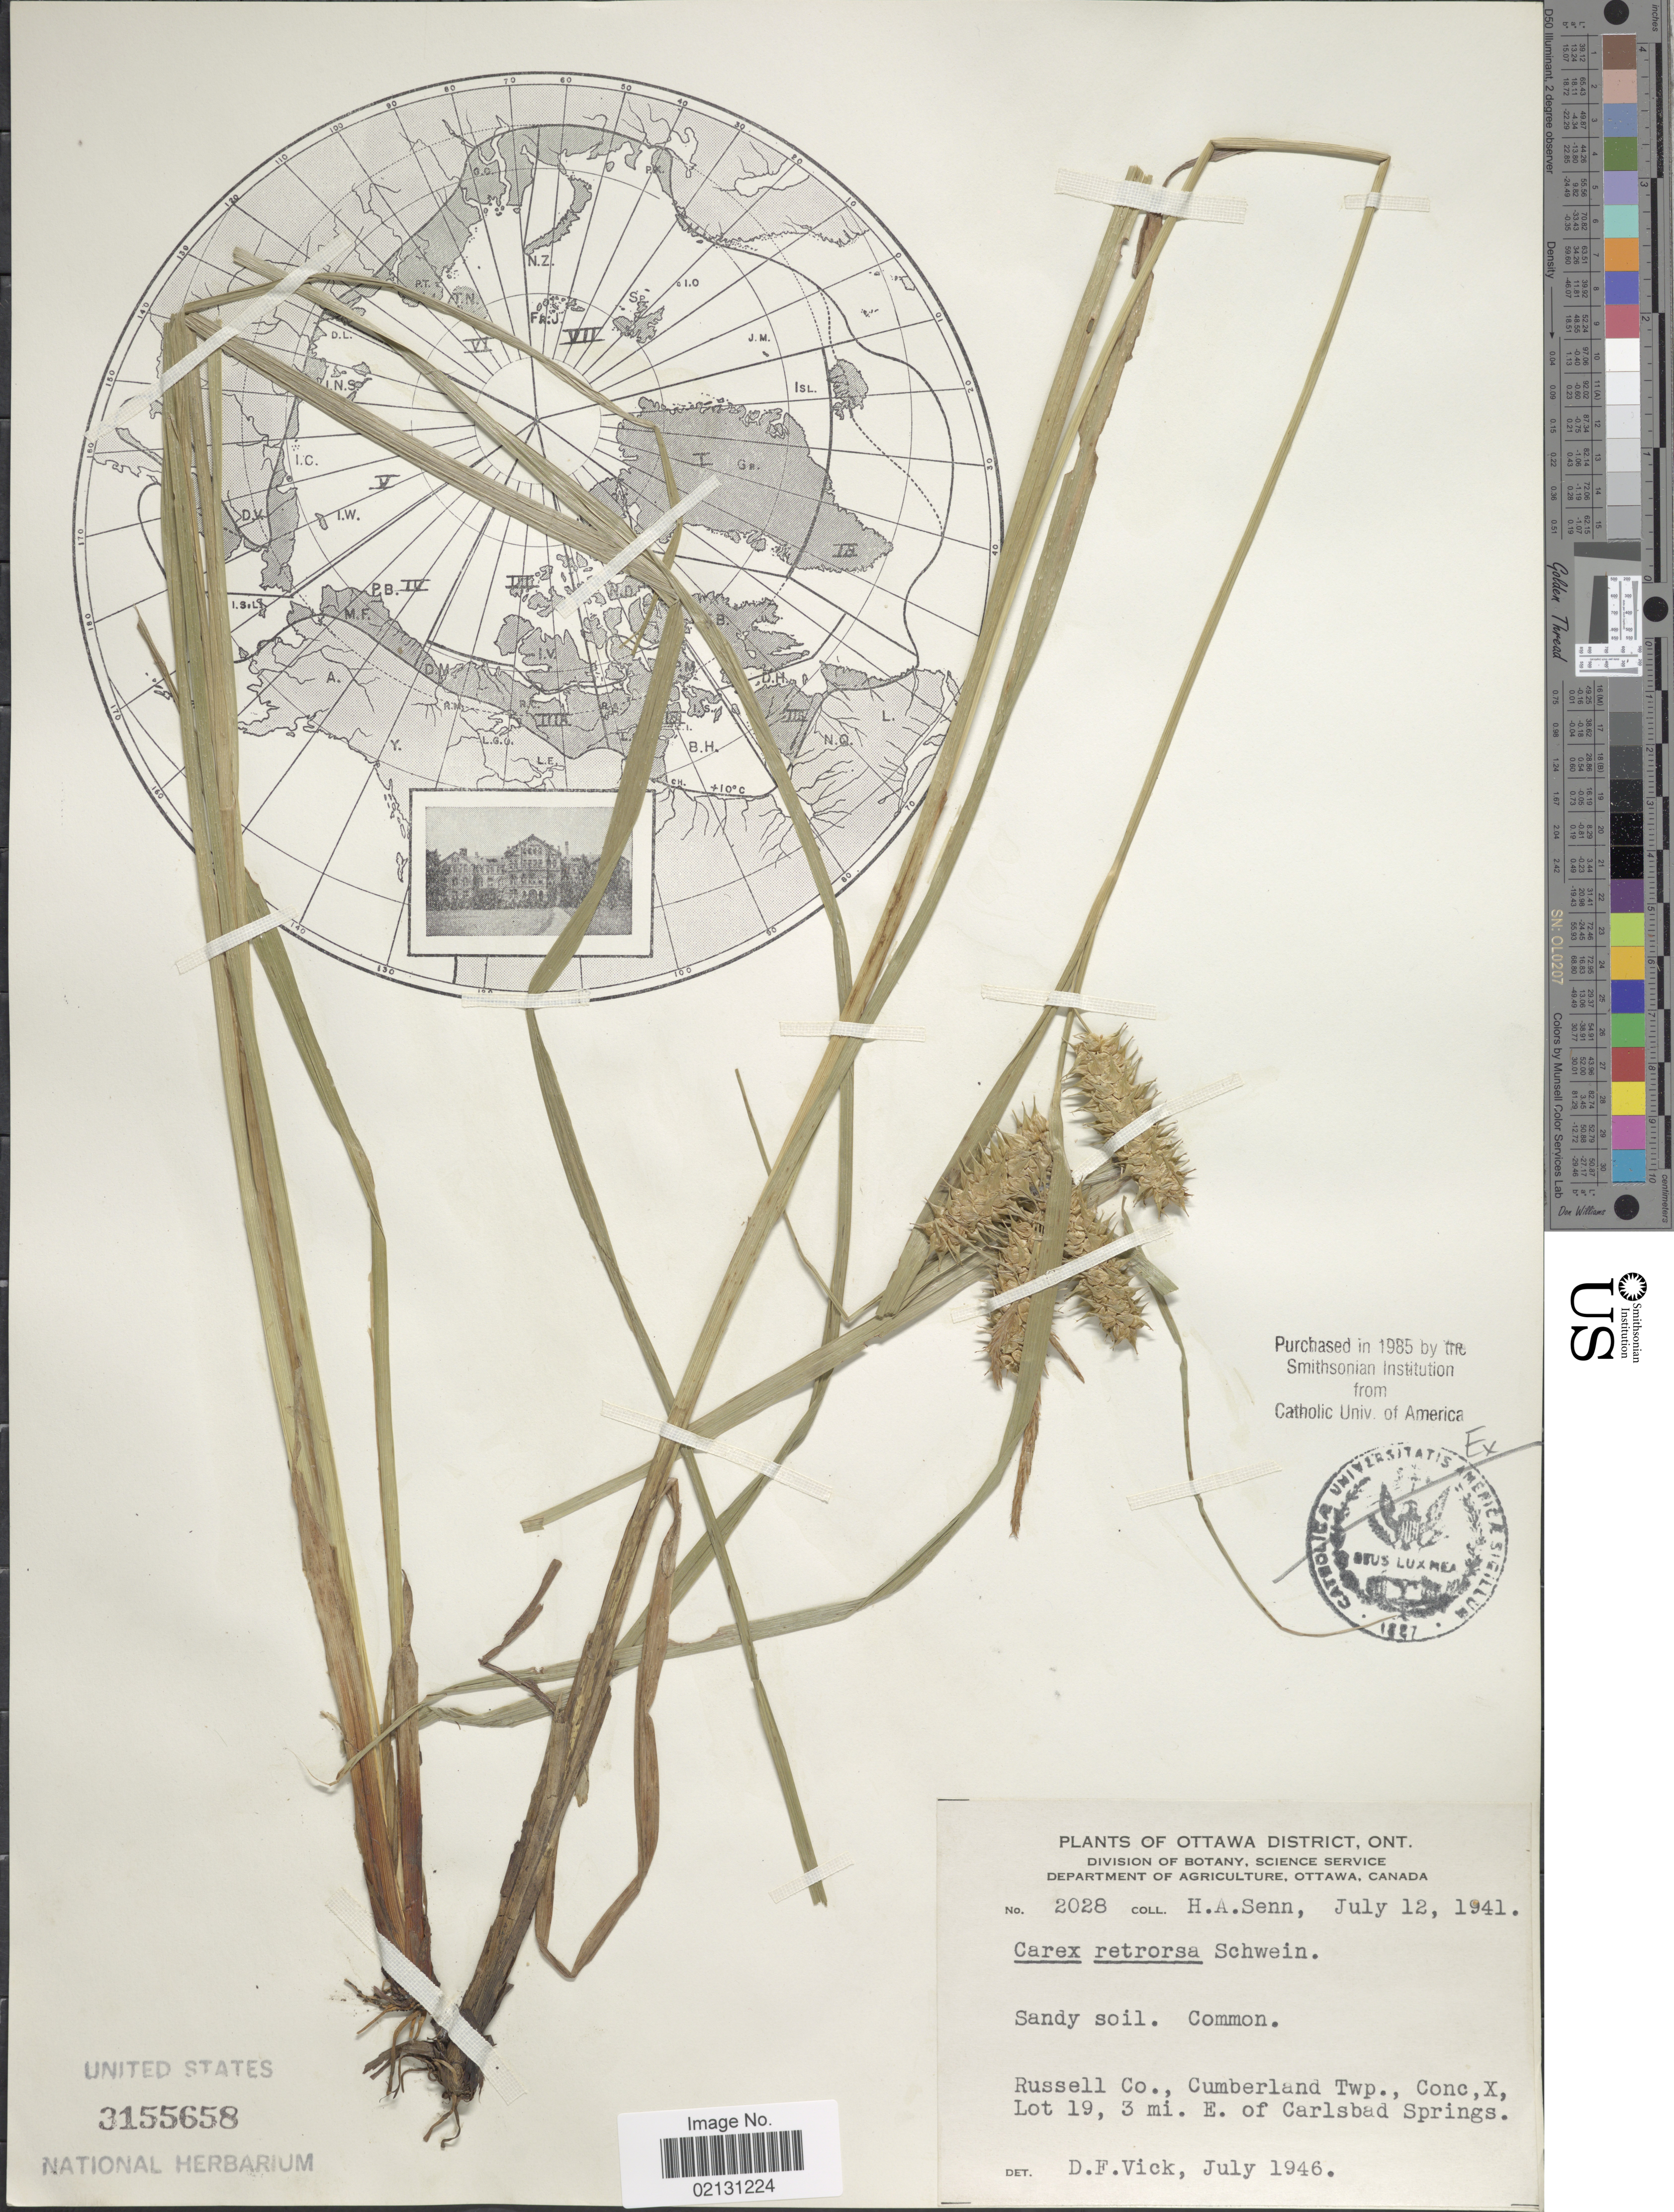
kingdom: Plantae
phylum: Tracheophyta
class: Liliopsida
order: Poales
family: Cyperaceae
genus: Carex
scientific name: Carex retrorsa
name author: Schwein.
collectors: H. Senn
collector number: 2028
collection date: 1941-07-12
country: Canada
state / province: Ontario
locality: Ottawa District, Sandy soil, Common, Russell Co., Cumberland Twp., Conc, X, Lot 19, 3 mi E. of Carlsbad Springs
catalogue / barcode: US 3155658